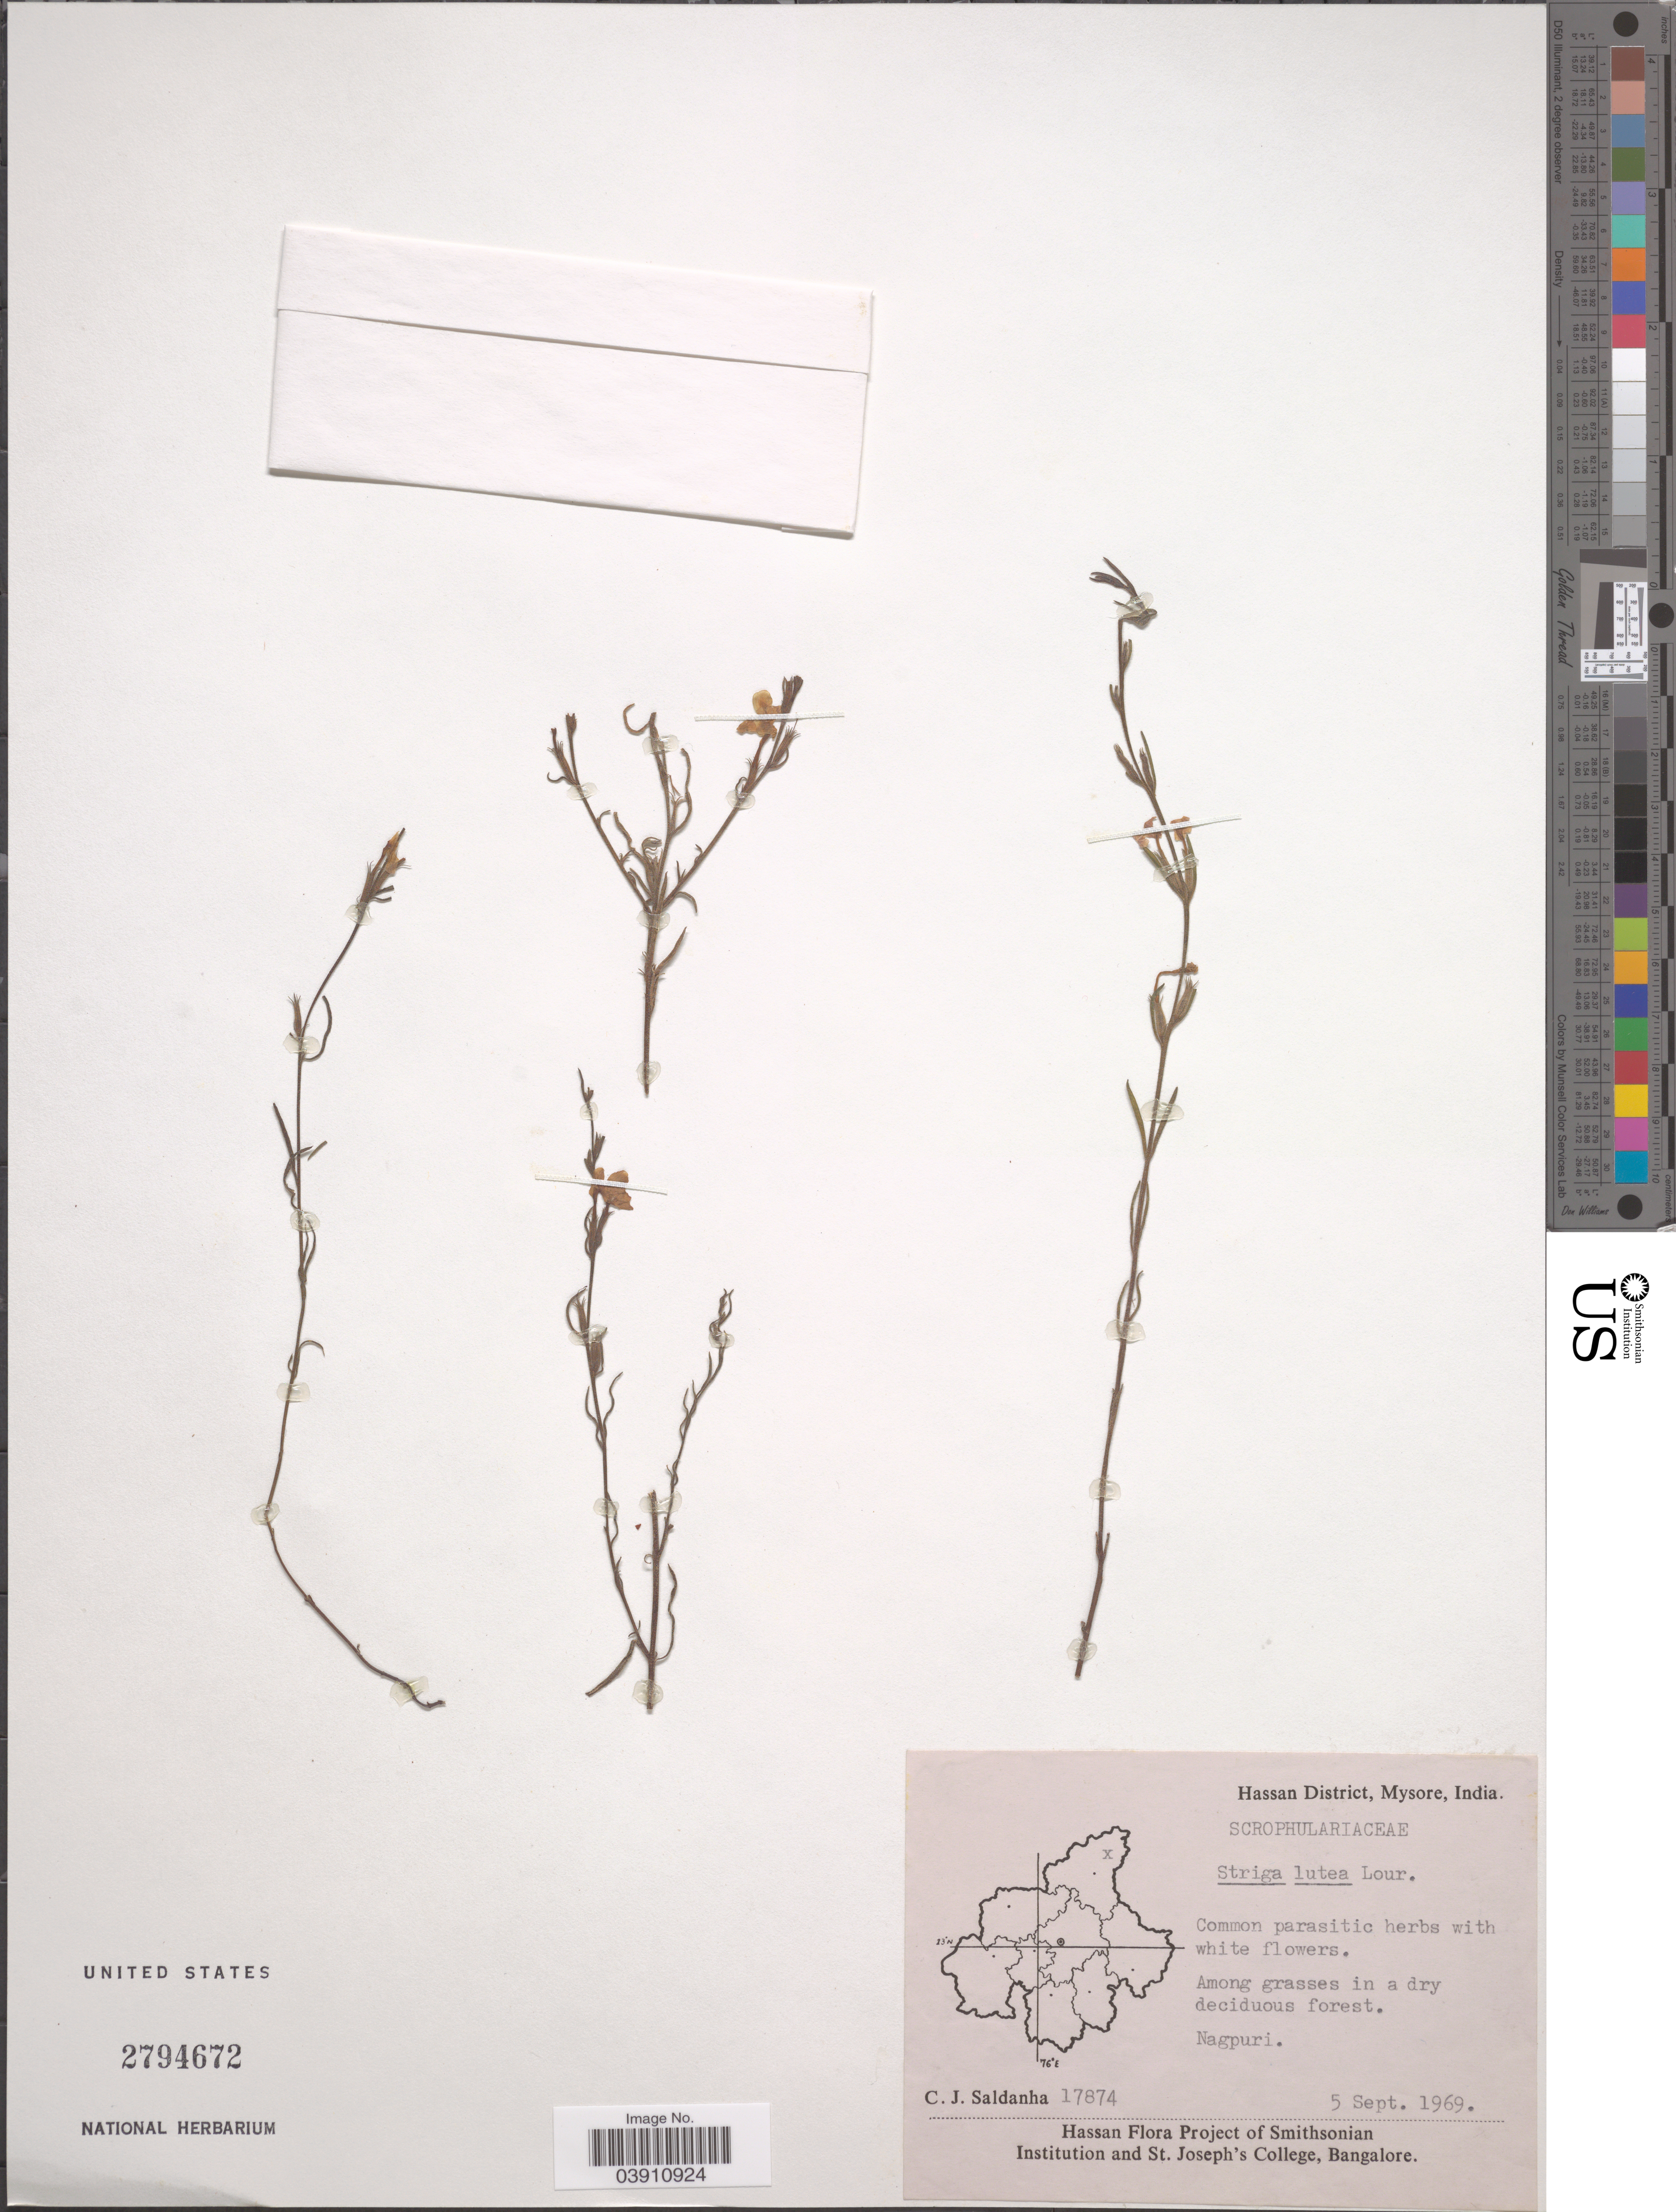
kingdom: Plantae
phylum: Tracheophyta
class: Magnoliopsida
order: Lamiales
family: Orobanchaceae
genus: Striga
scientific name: Striga lutea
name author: Lour.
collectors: C. J. Saldanha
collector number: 17874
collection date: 1969-09-05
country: India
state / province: Karnataka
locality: Hassan District, Mysore. Nagpuri.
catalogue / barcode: US 2794672